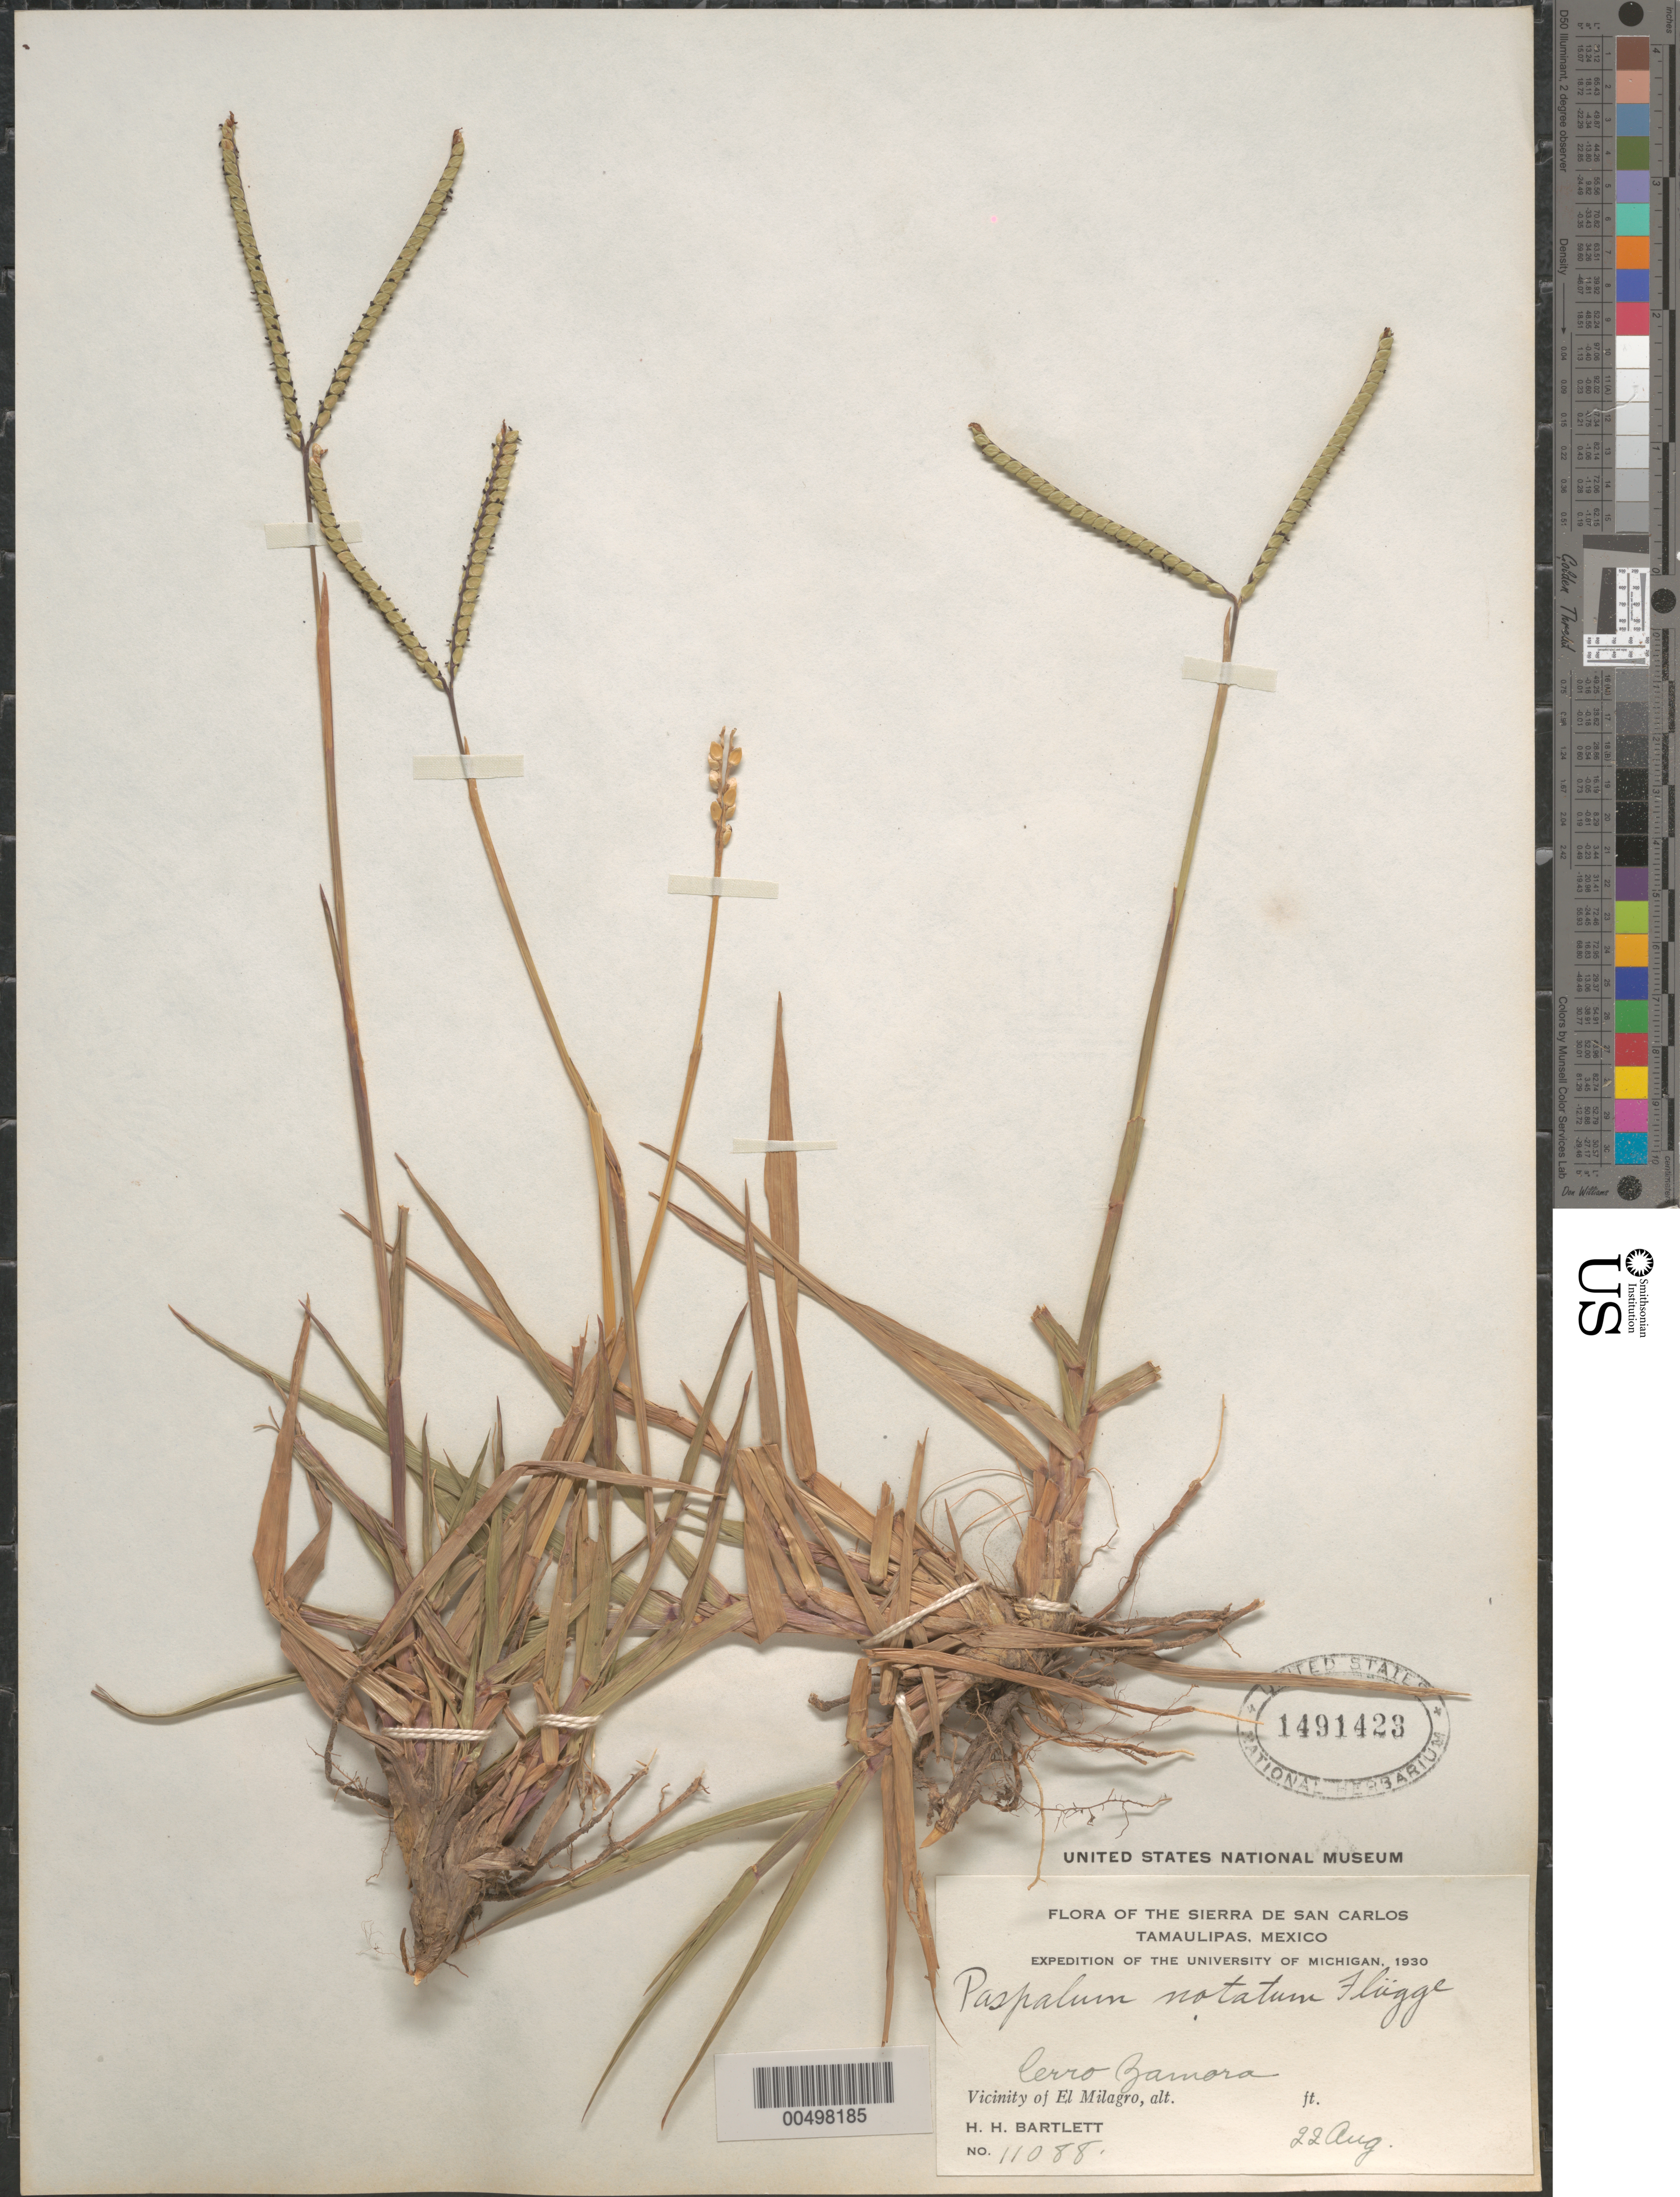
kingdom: Plantae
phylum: Tracheophyta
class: Liliopsida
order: Poales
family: Poaceae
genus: Paspalum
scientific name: Paspalum notatum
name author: Flüggé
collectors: H. H. Bartlett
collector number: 11088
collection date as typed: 22 Aug 1930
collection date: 1930-08-22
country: Mexico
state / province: Tamaulipas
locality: Sierra de San Carlos, Cerro Zamora, vicinity of El Milagro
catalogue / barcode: US 1491423